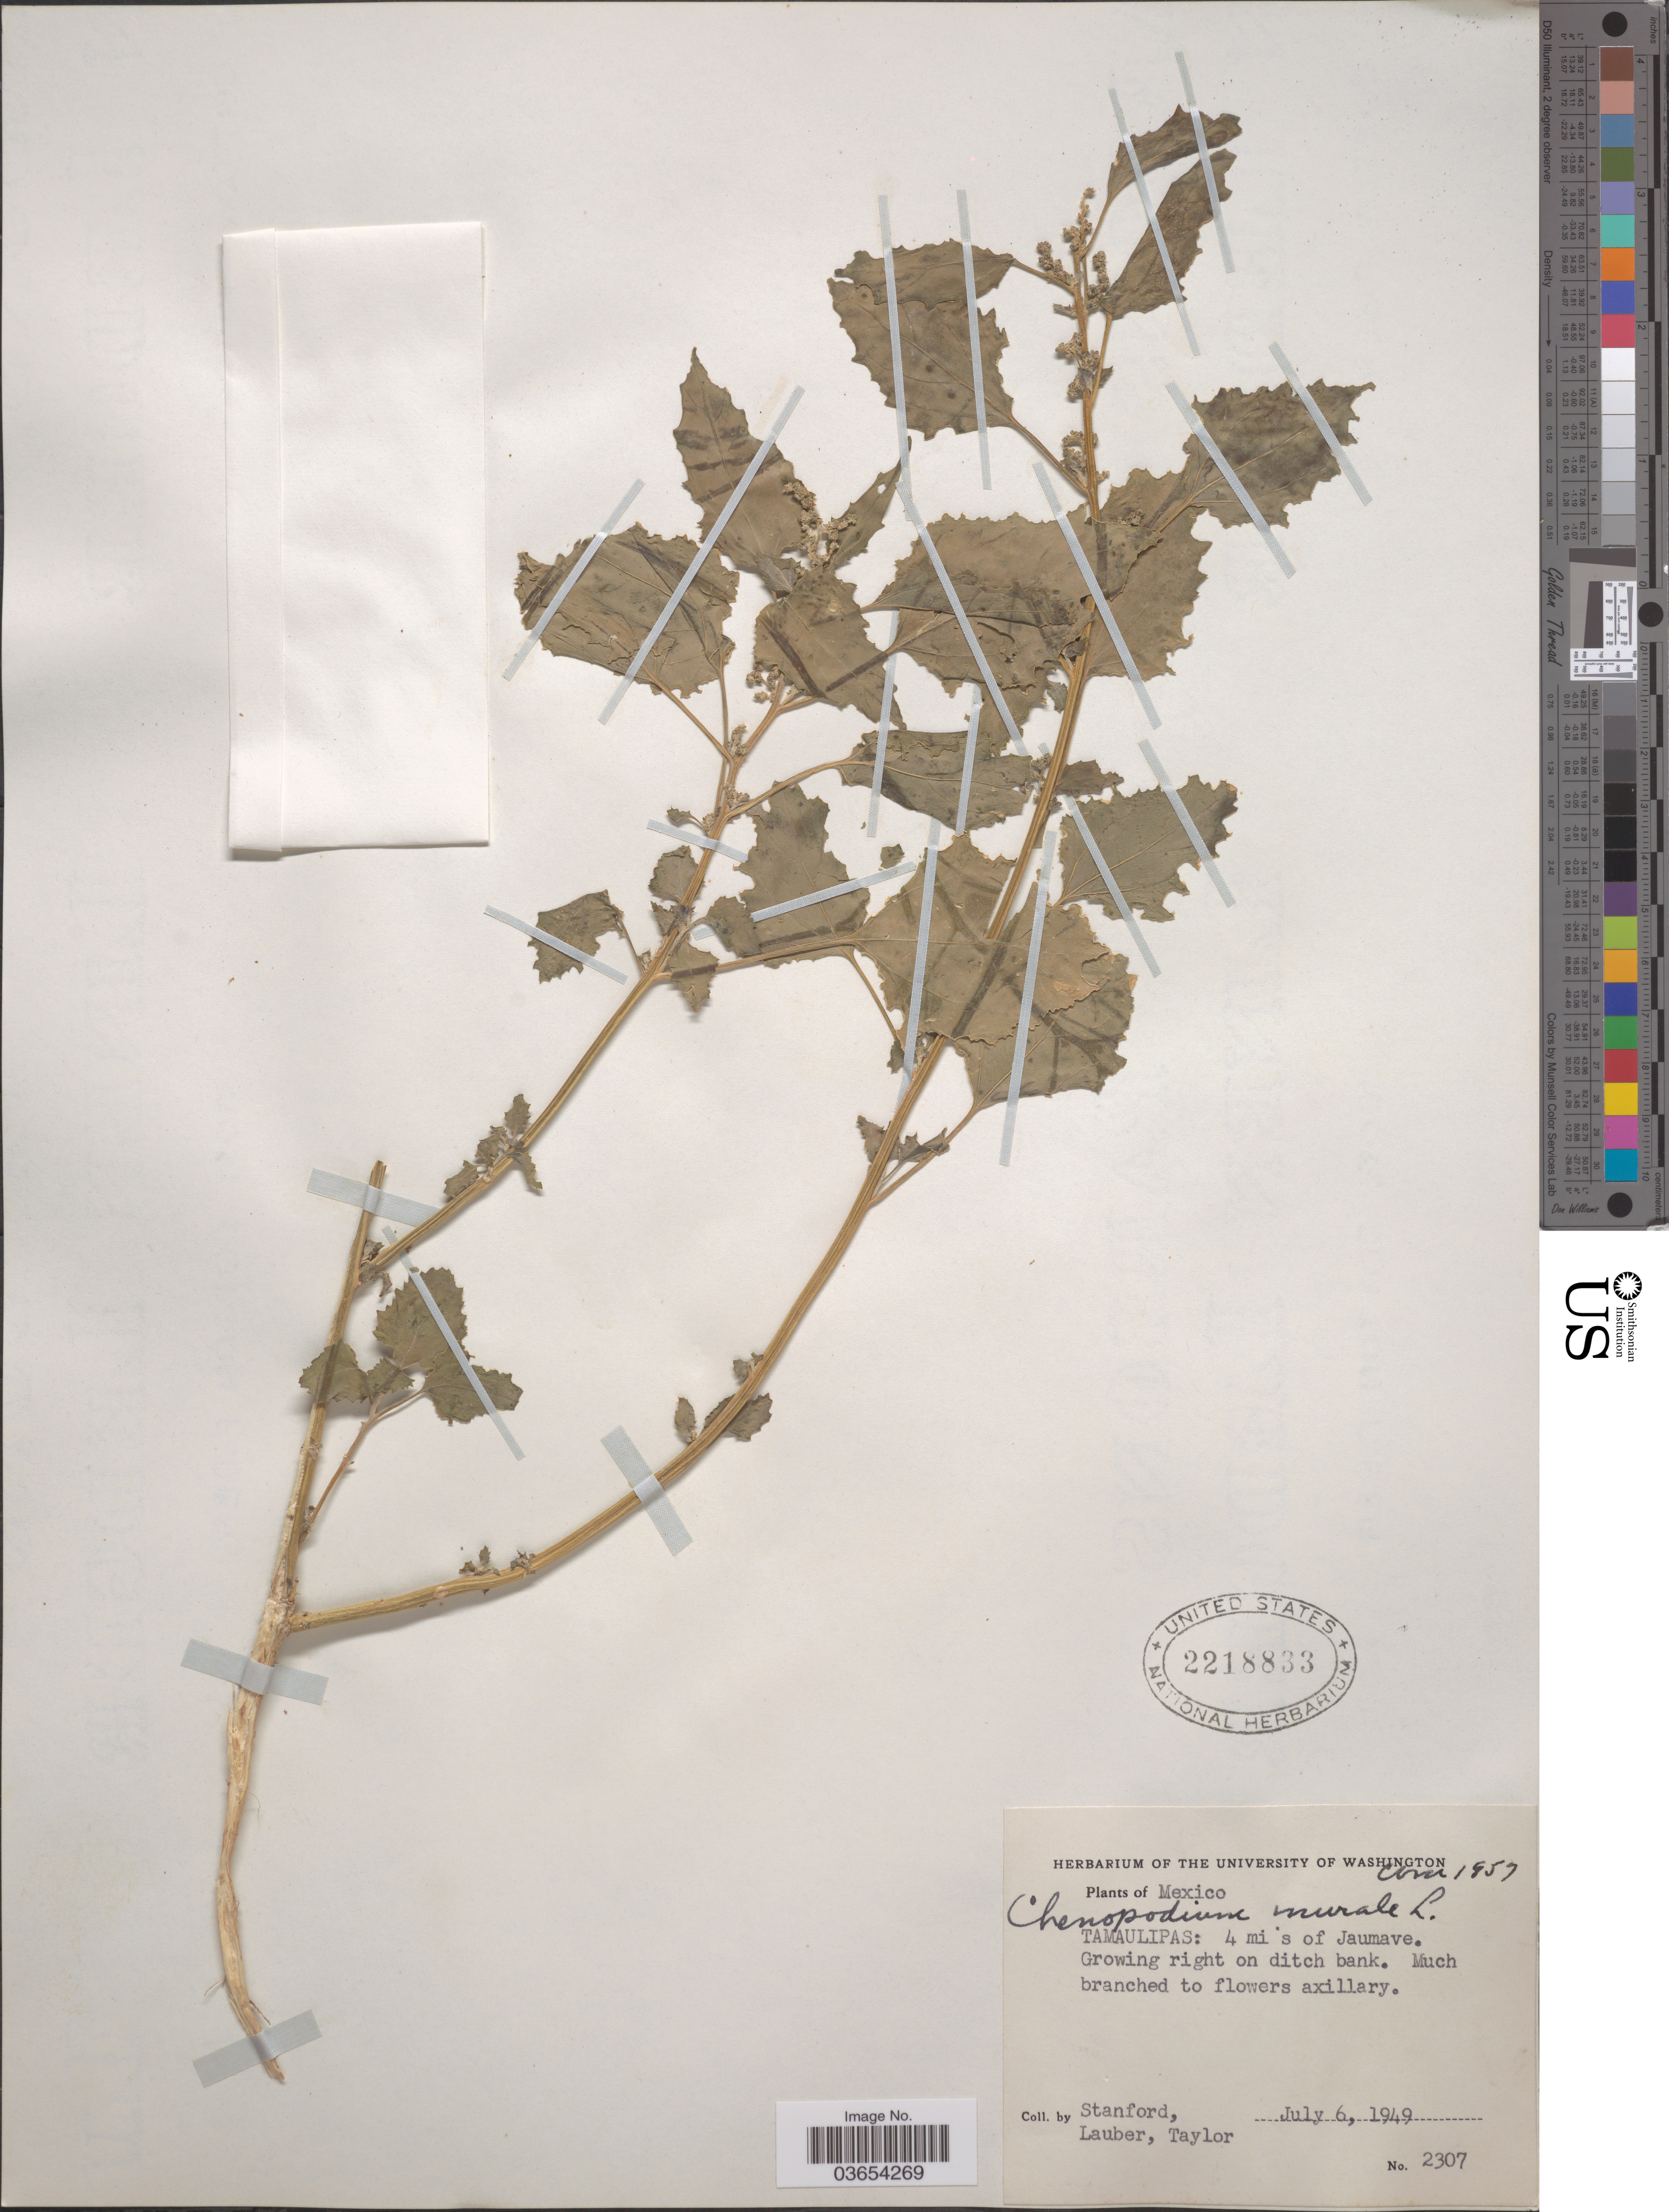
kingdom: Plantae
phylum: Tracheophyta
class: Magnoliopsida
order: Caryophyllales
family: Amaranthaceae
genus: Chenopodium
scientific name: Chenopodium murale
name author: L.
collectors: -. Stanford, Lauber, -- & -- Taylor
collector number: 2307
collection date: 1949-07-06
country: Mexico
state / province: Tamaulipas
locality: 4 mi s of Jaumave.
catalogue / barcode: US 2218833